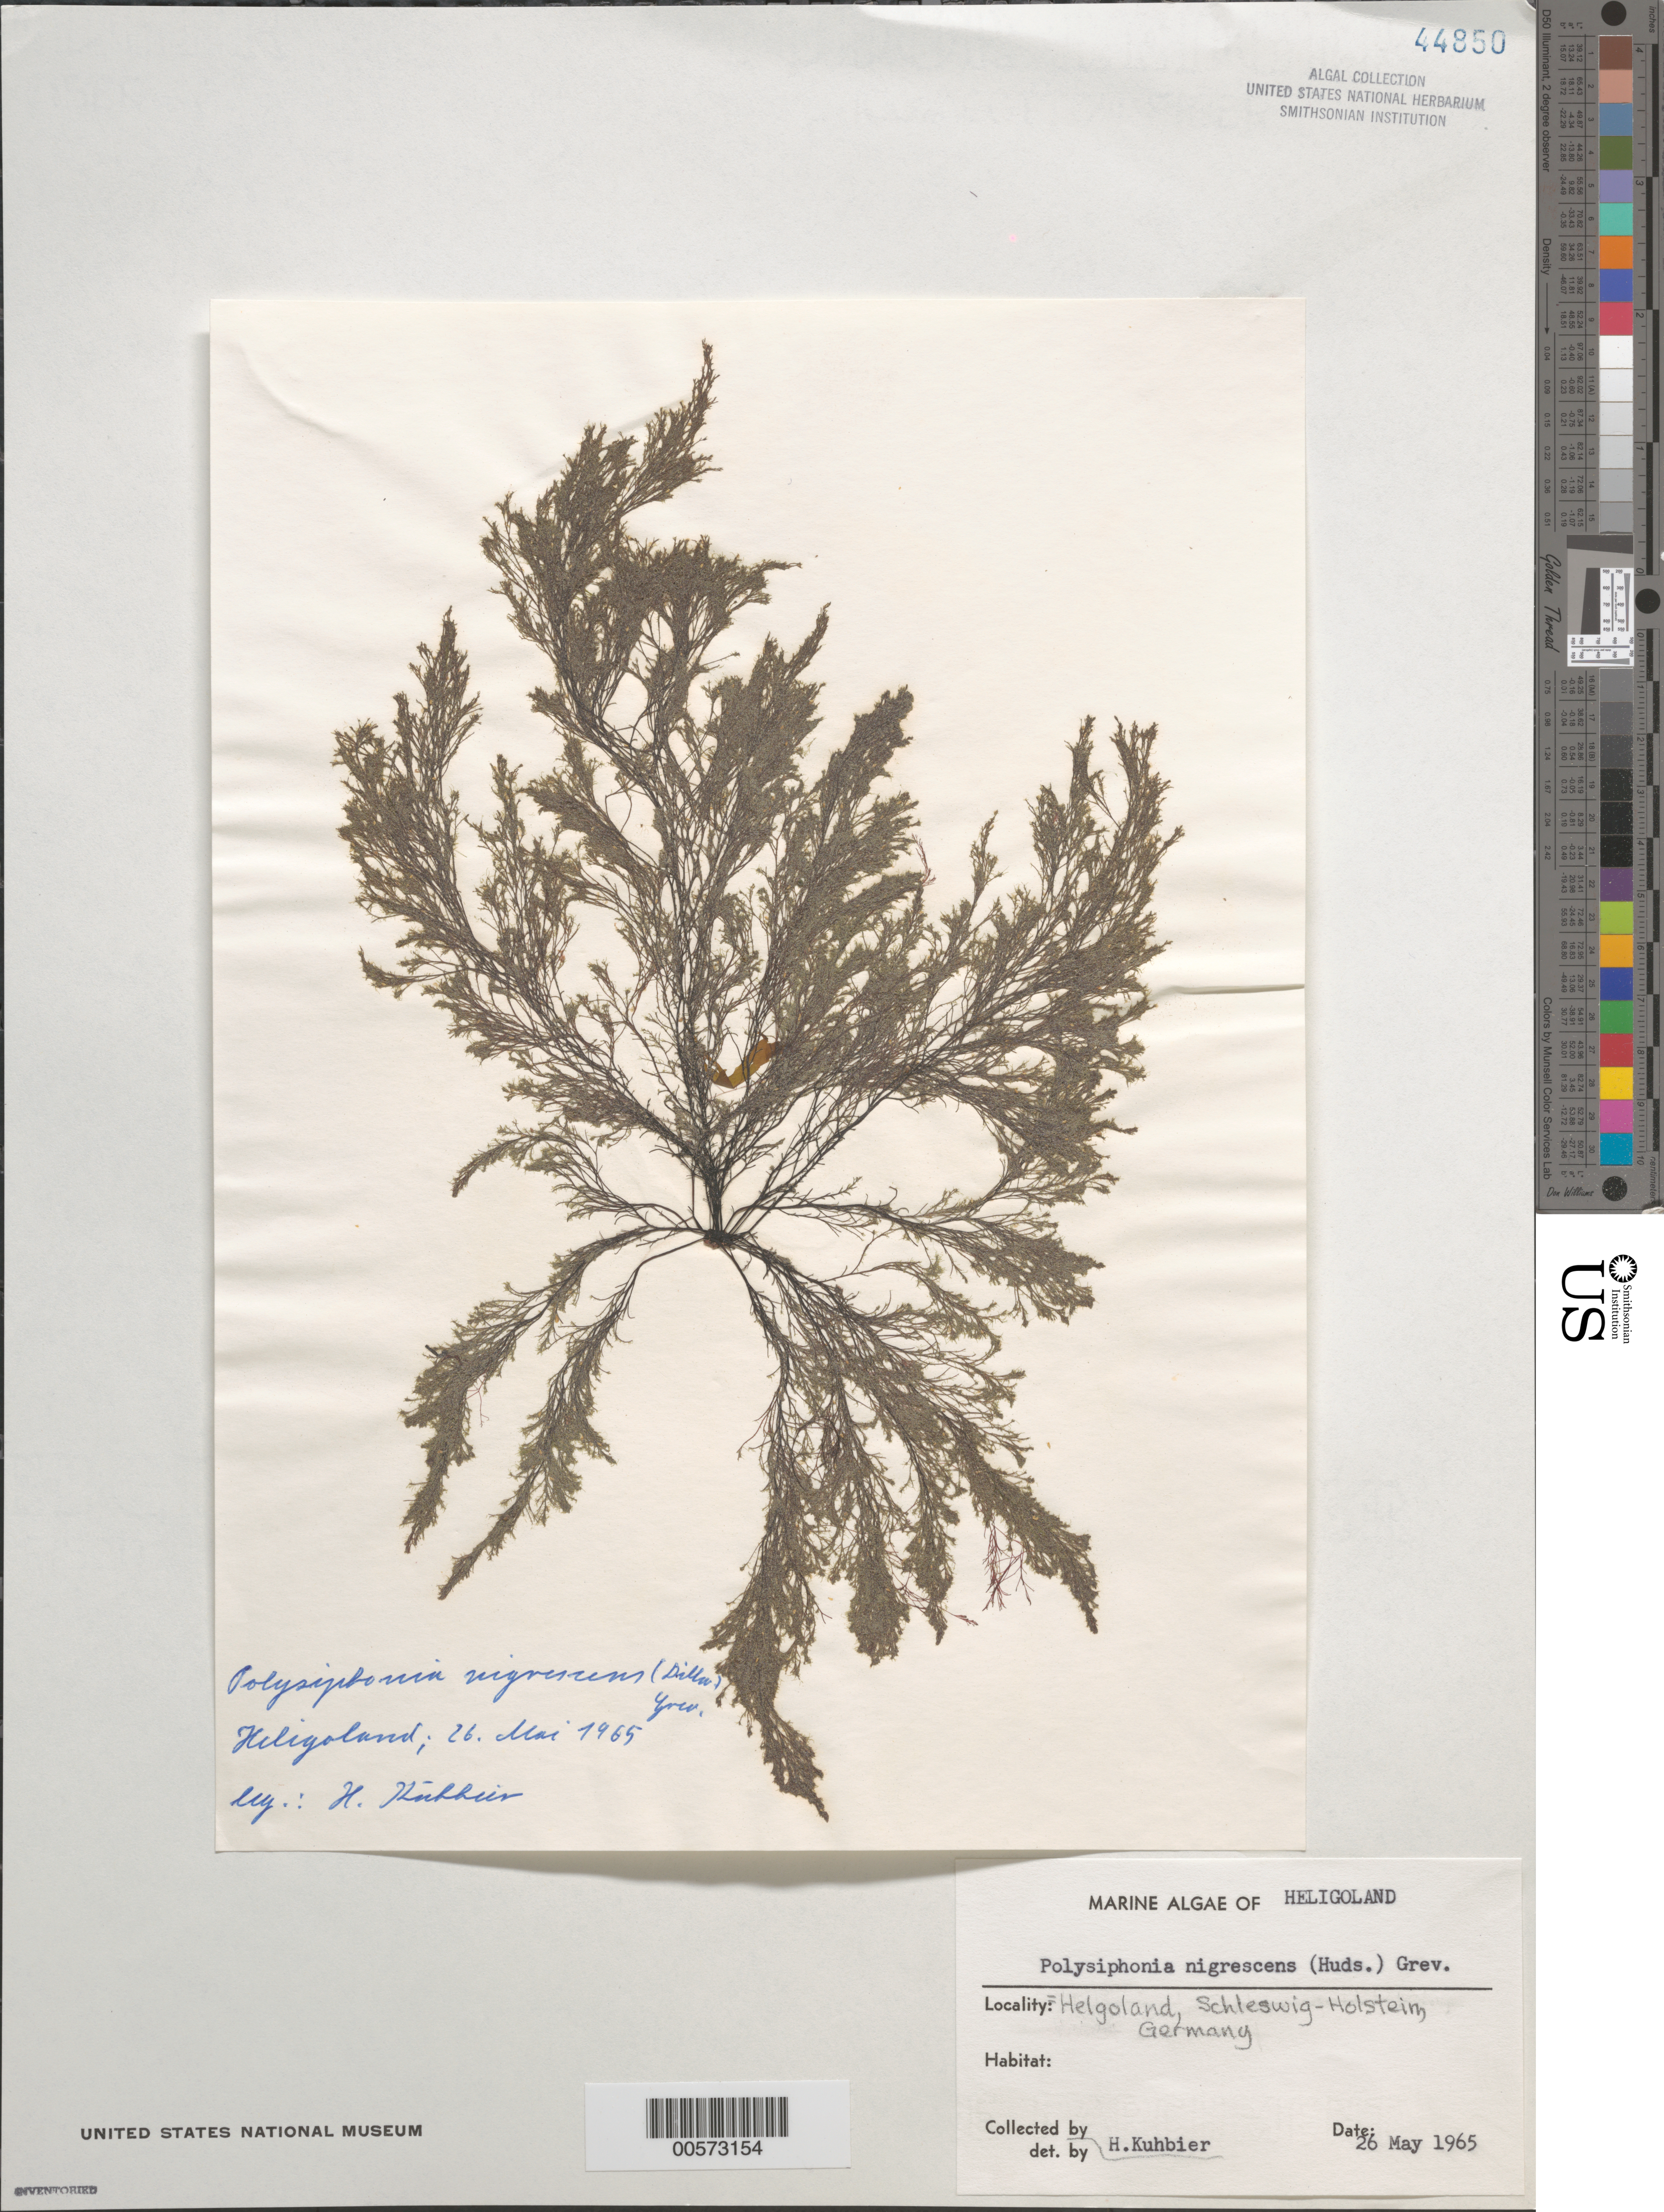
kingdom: Plantae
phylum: Rhodophyta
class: Florideophyceae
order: Ceramiales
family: Rhodomelaceae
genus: Vertebrata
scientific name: Vertebrata fucoides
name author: (Hudson) Kuntze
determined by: Algae name updating Project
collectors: H. Kuhbier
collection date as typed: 26 May 1965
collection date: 1965-05-26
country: Germany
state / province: Schleswig-Holstein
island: Helgoland (Heligoland)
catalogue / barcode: US 44850